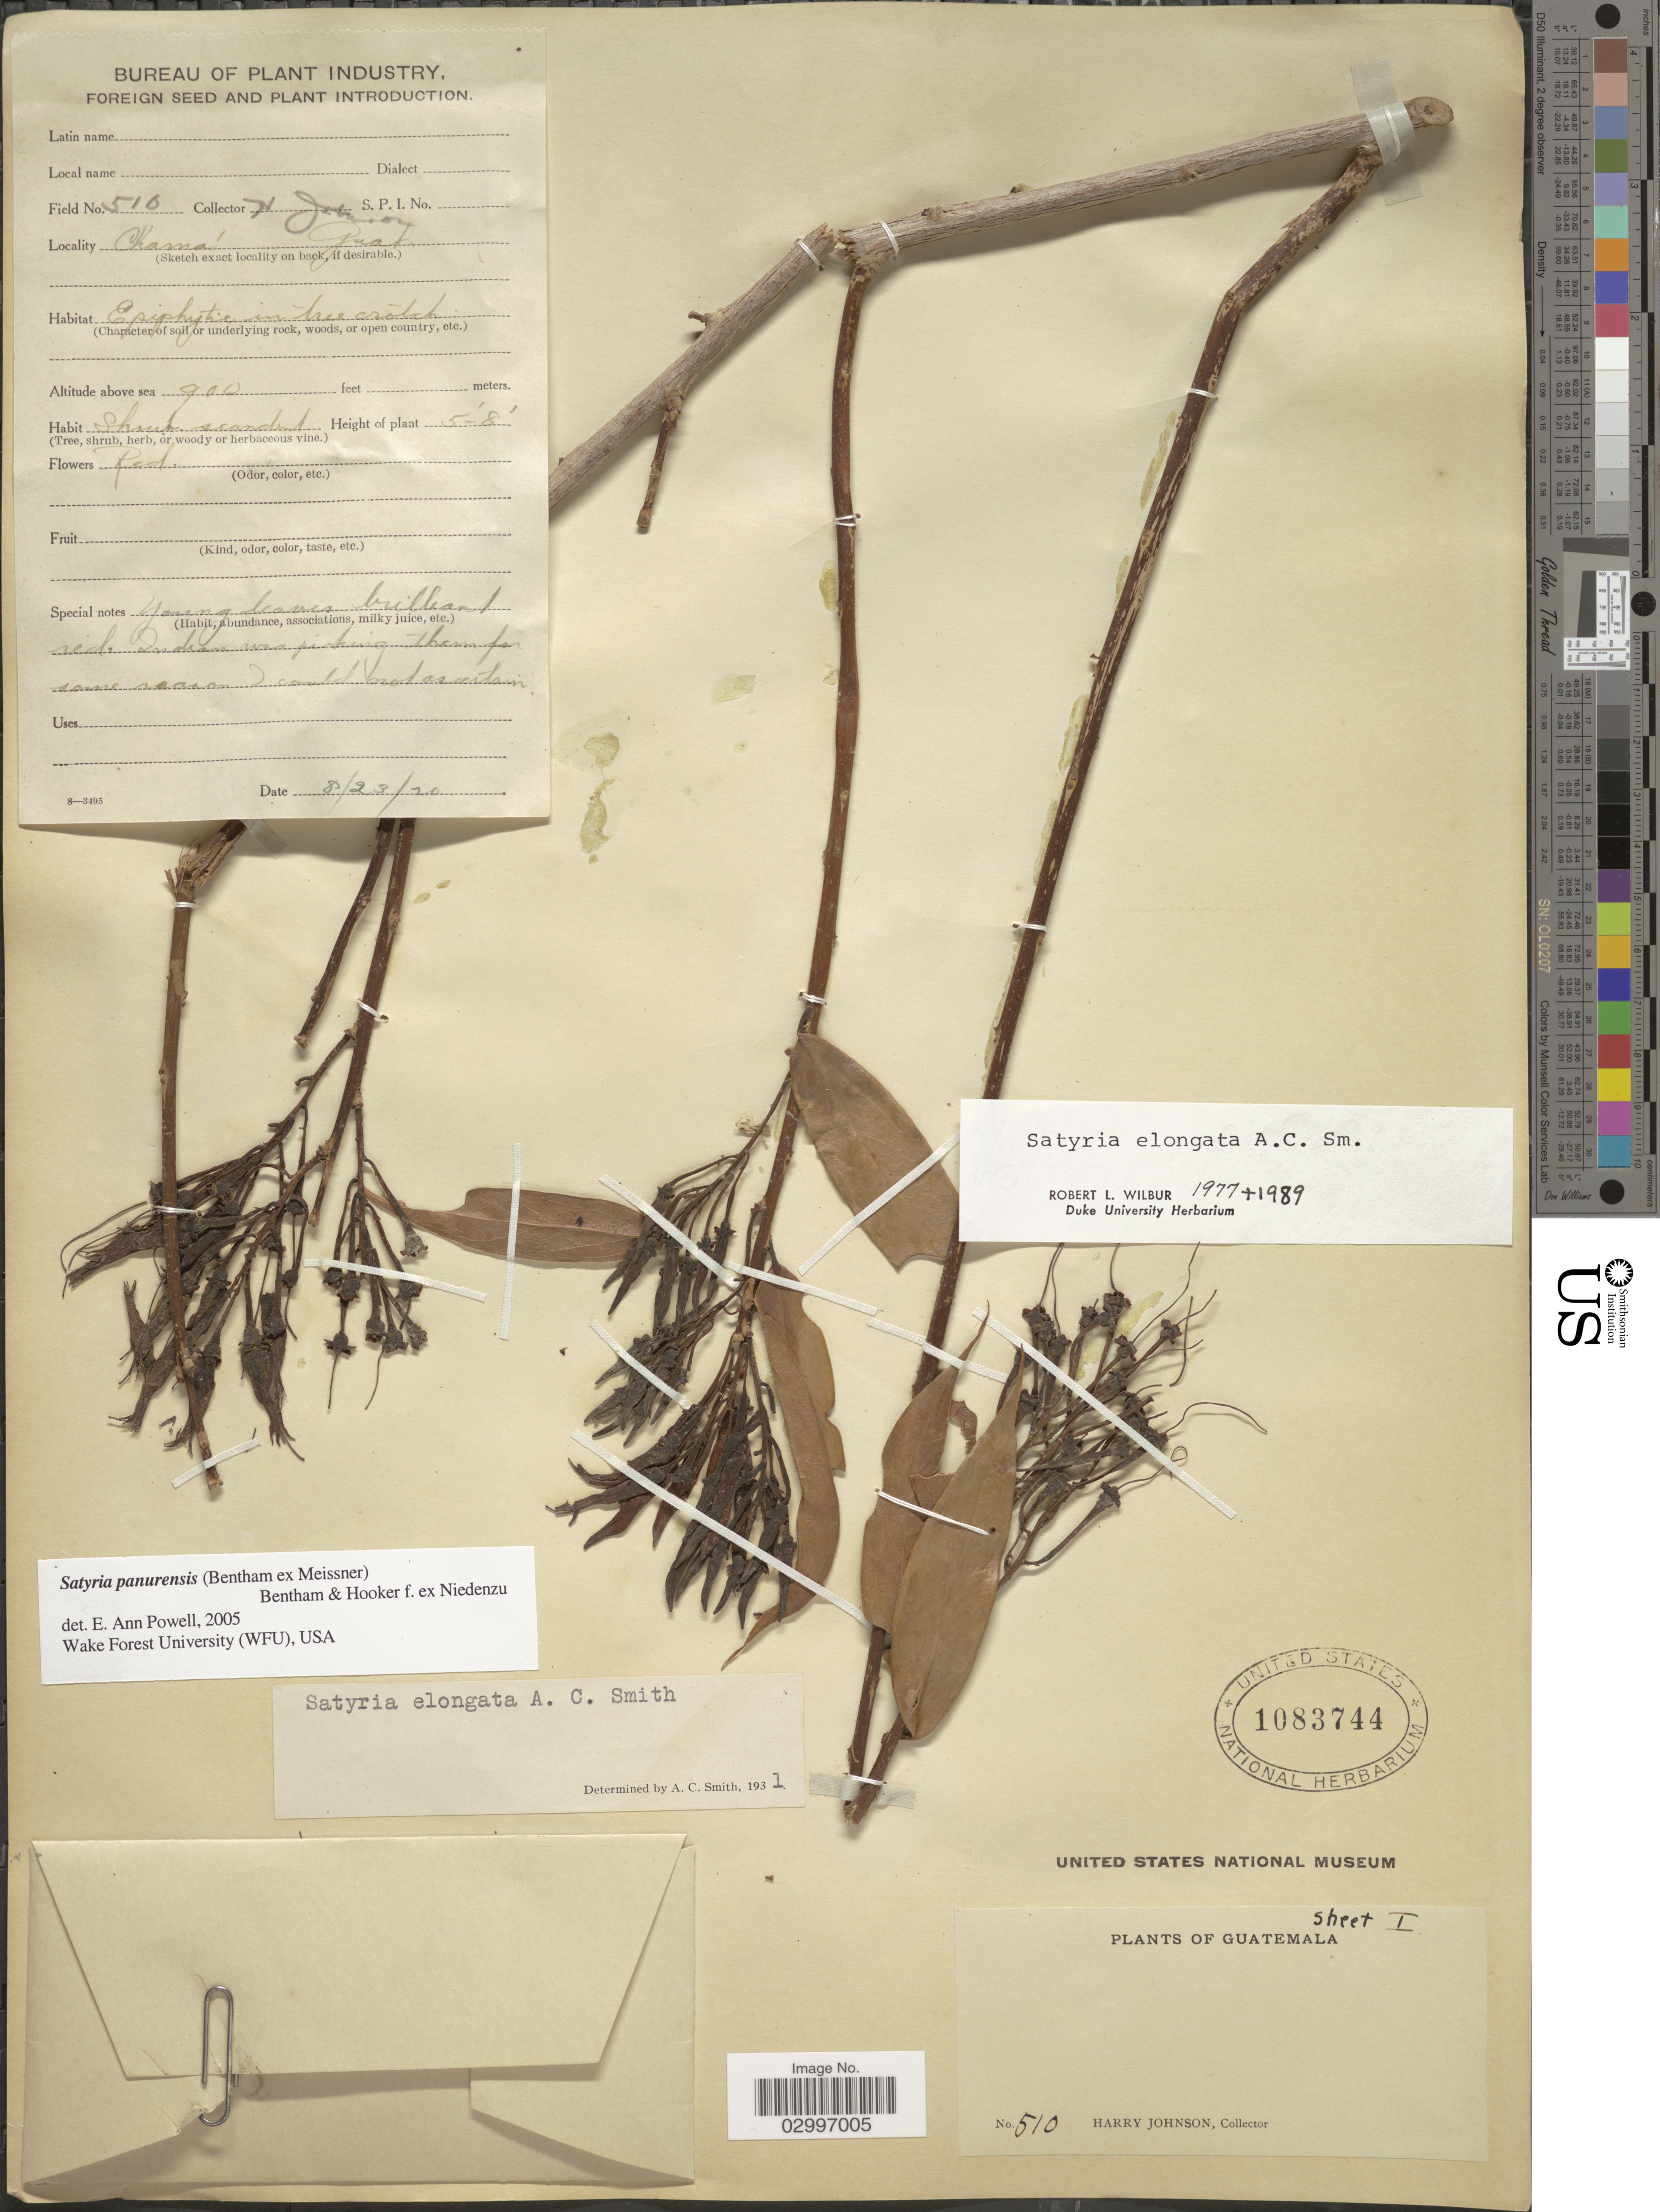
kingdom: Plantae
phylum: Tracheophyta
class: Magnoliopsida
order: Ericales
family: Ericaceae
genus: Satyria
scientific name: Satyria panurensis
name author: (Benth. ex Meisn.) Benth. & Hook. f. ex Nied.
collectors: H. Johnson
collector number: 510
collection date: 1920-08-23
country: Guatemala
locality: Chamá.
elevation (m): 274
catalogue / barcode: US 1083744